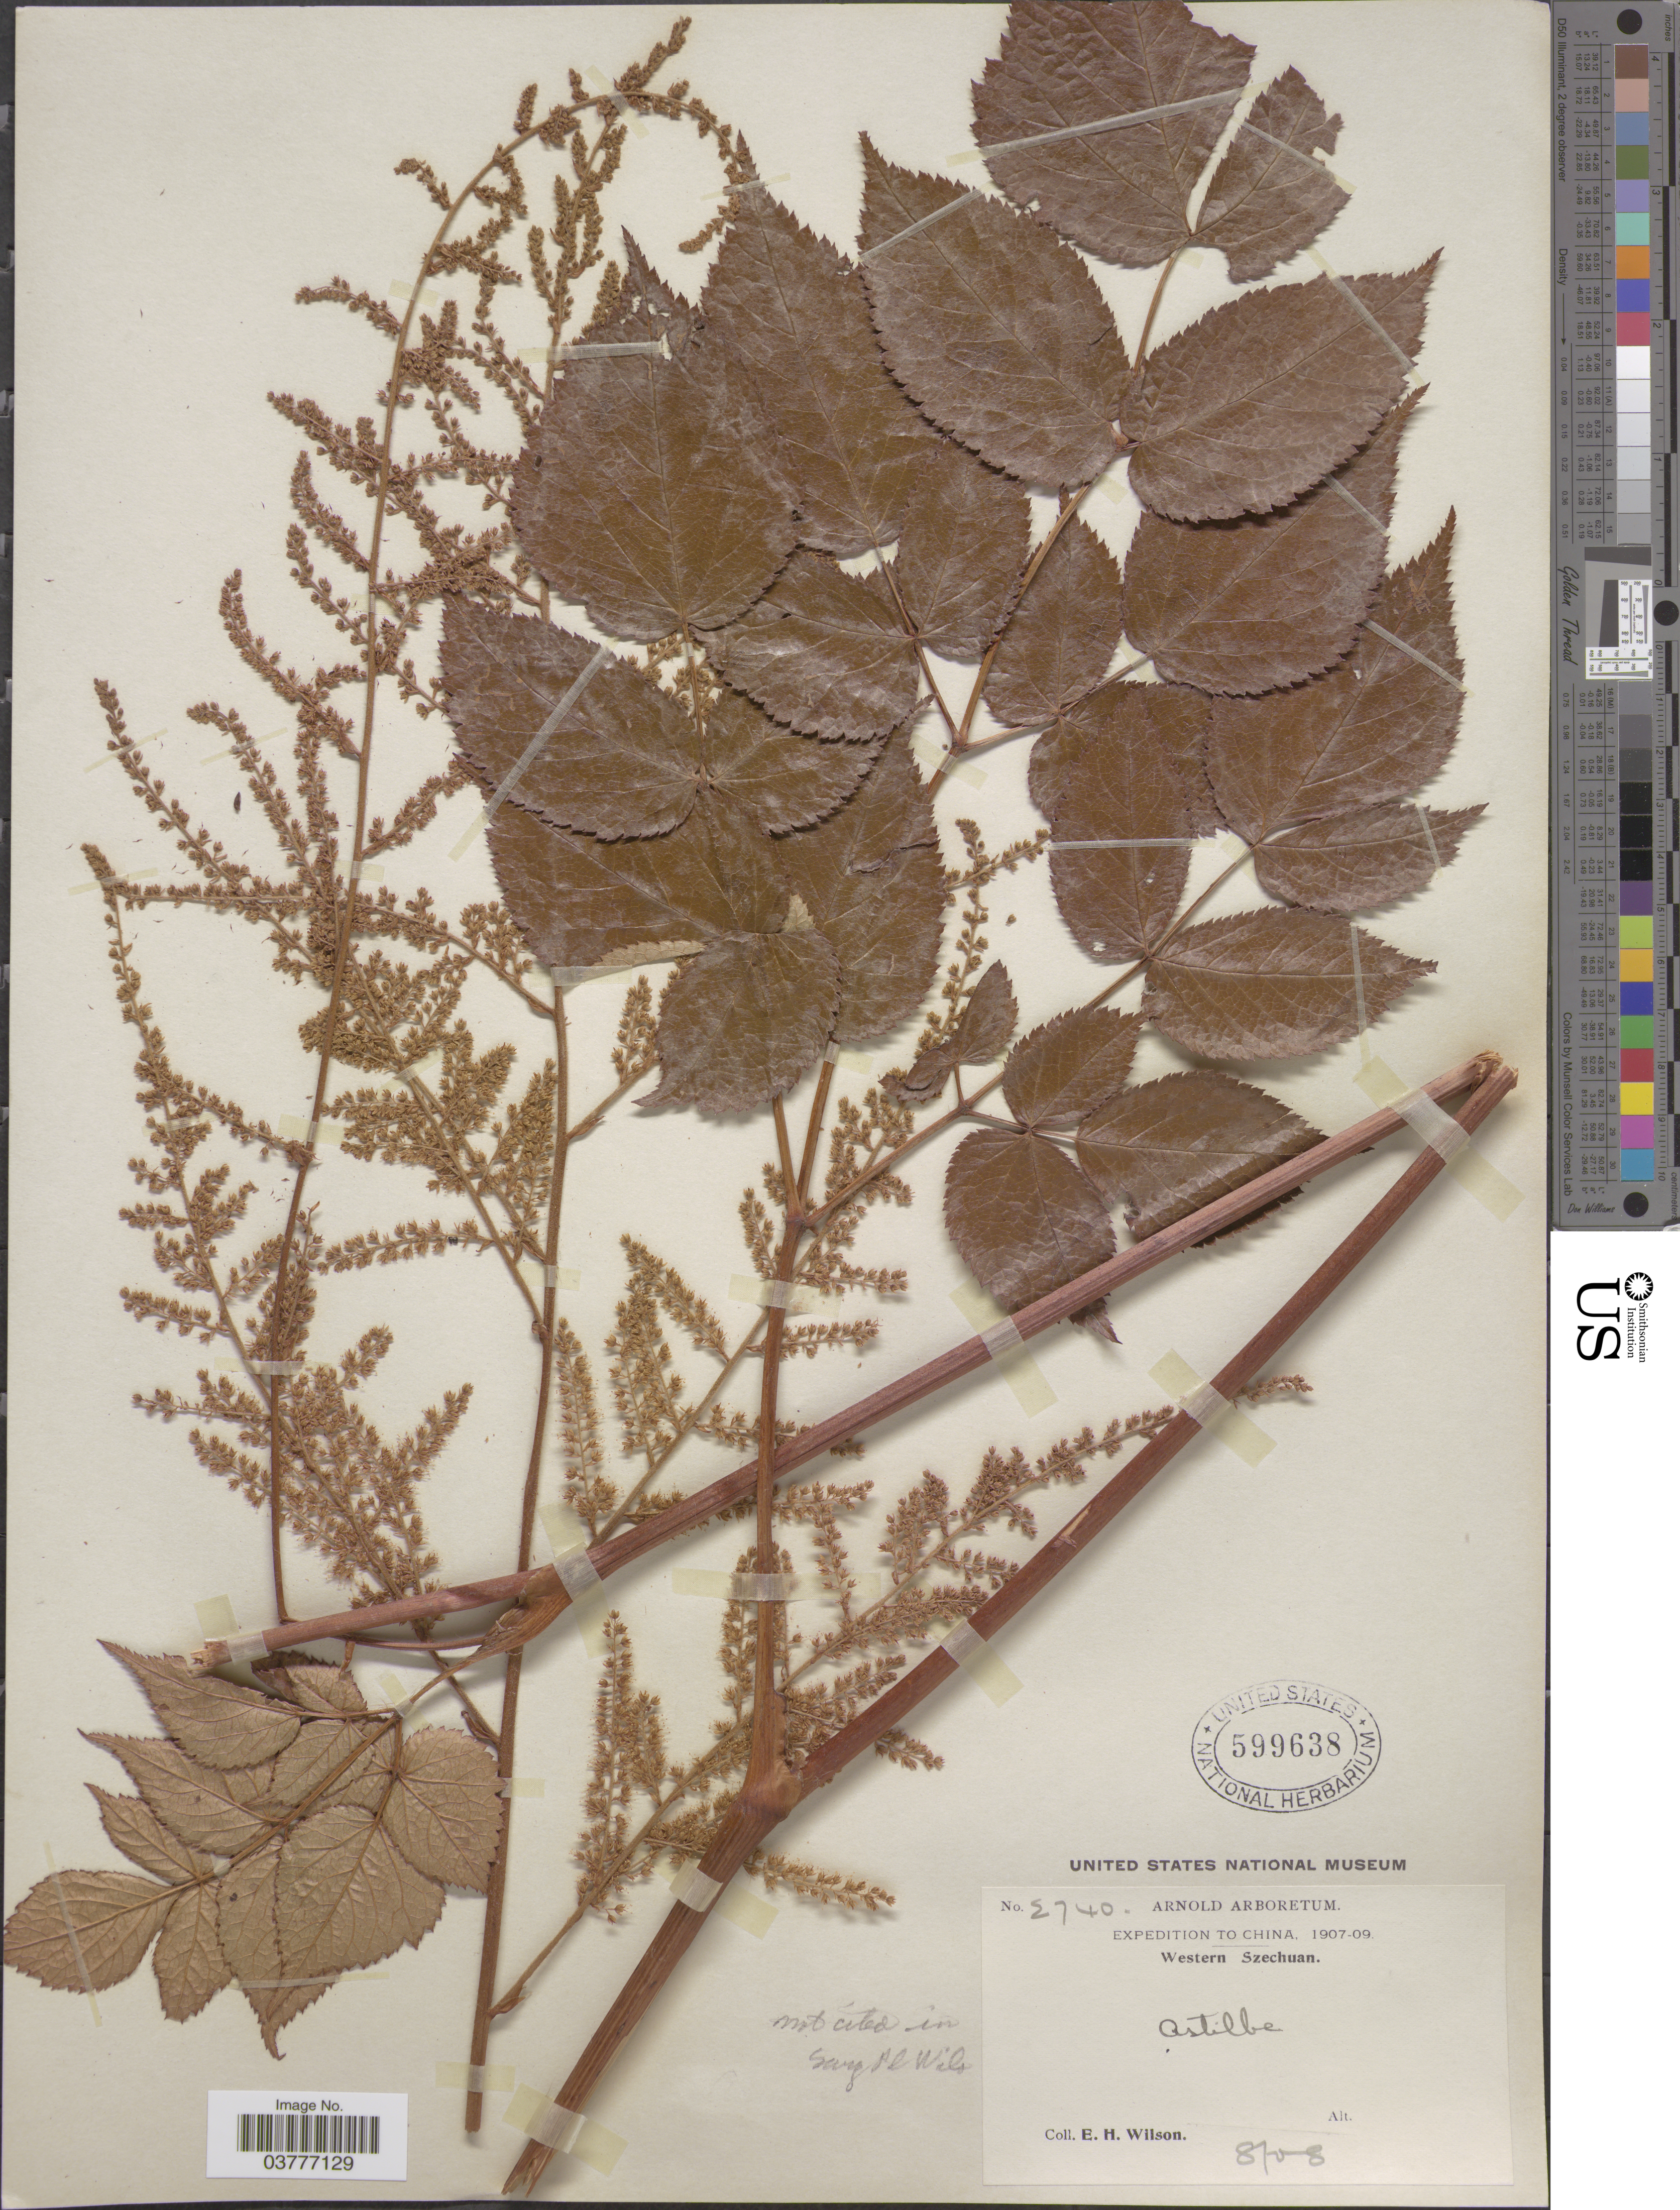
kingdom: Plantae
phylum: Tracheophyta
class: Magnoliopsida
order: Saxifragales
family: Saxifragaceae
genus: Astilbe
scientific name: Astilbe rivularis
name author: Buch.-Ham. ex D. Don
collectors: E. Wilson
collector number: E740*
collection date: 1908-08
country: China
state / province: Sichuan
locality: Western Szechuan.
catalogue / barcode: US 599638